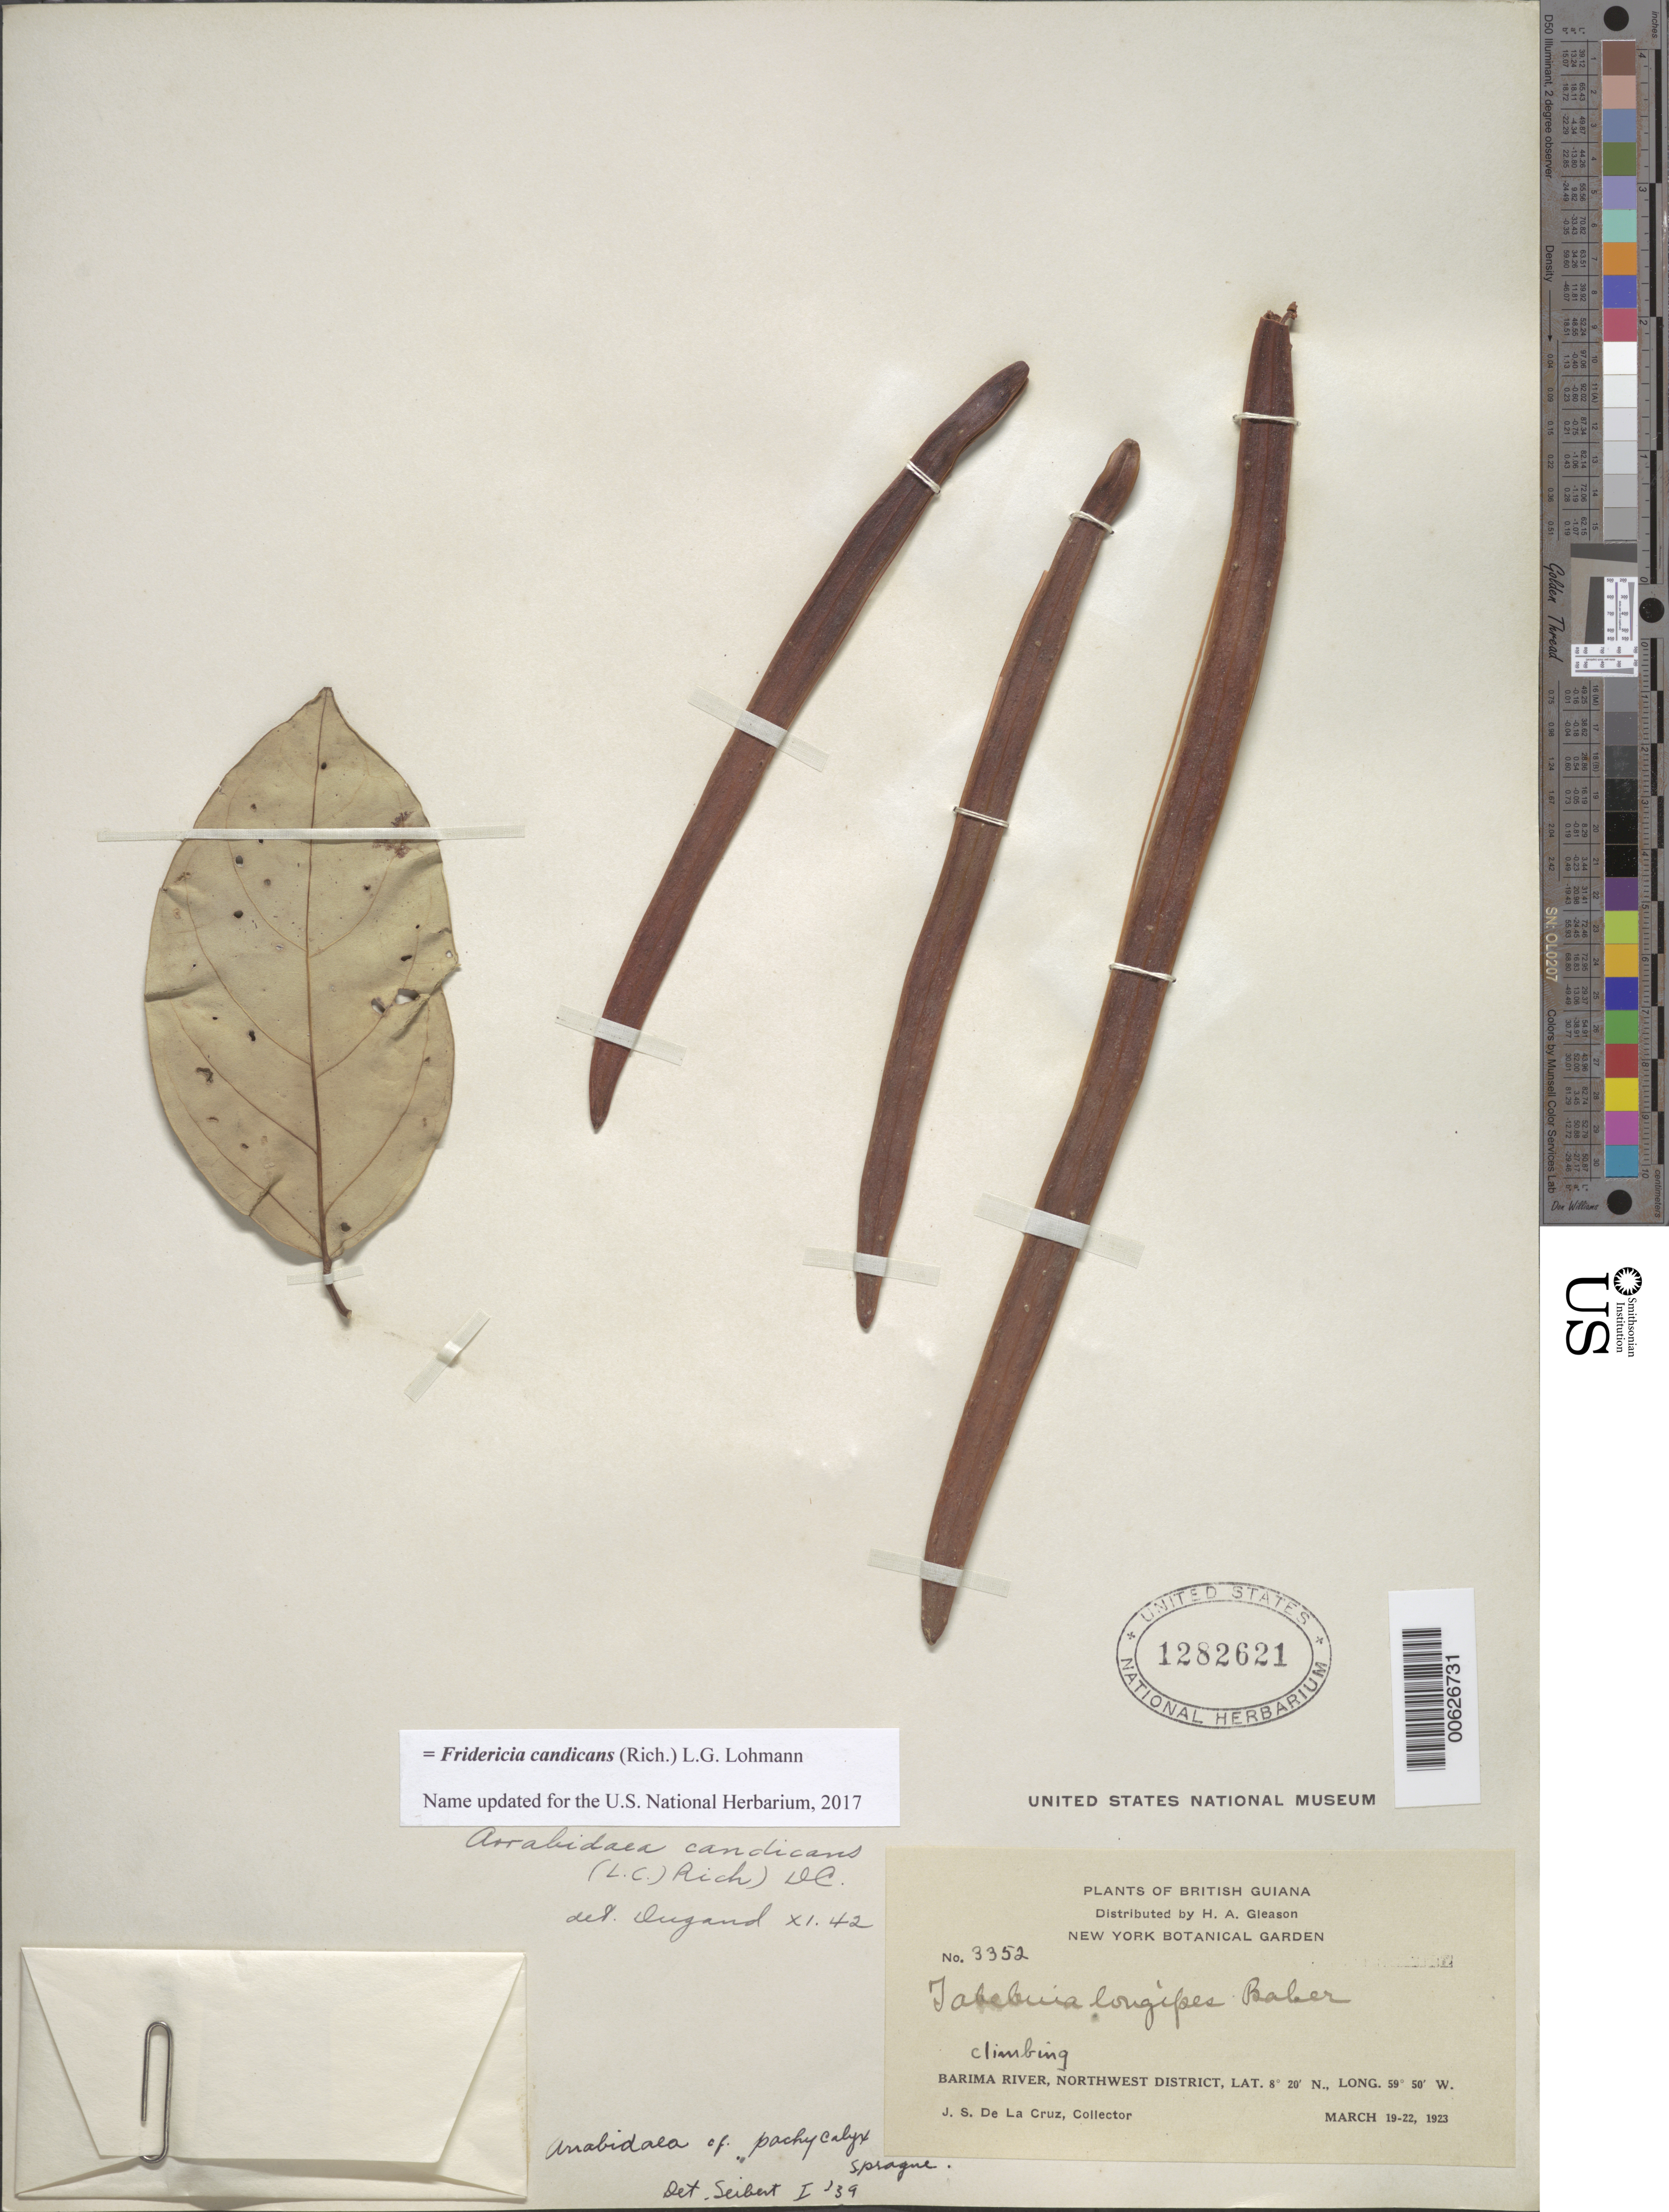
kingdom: Plantae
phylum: Tracheophyta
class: Magnoliopsida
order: Lamiales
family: Bignoniaceae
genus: Arrabidaea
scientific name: Arrabidaea candicans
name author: (Rich.) DC.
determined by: Dugand G., Armando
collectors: J. S. de la Cruz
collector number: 3352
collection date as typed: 19-Mar-23 to 22-Mar-23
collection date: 1923-03-19/1923-03-22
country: Guyana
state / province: Barima-Waini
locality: Barima R., NW District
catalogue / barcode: US 1282621